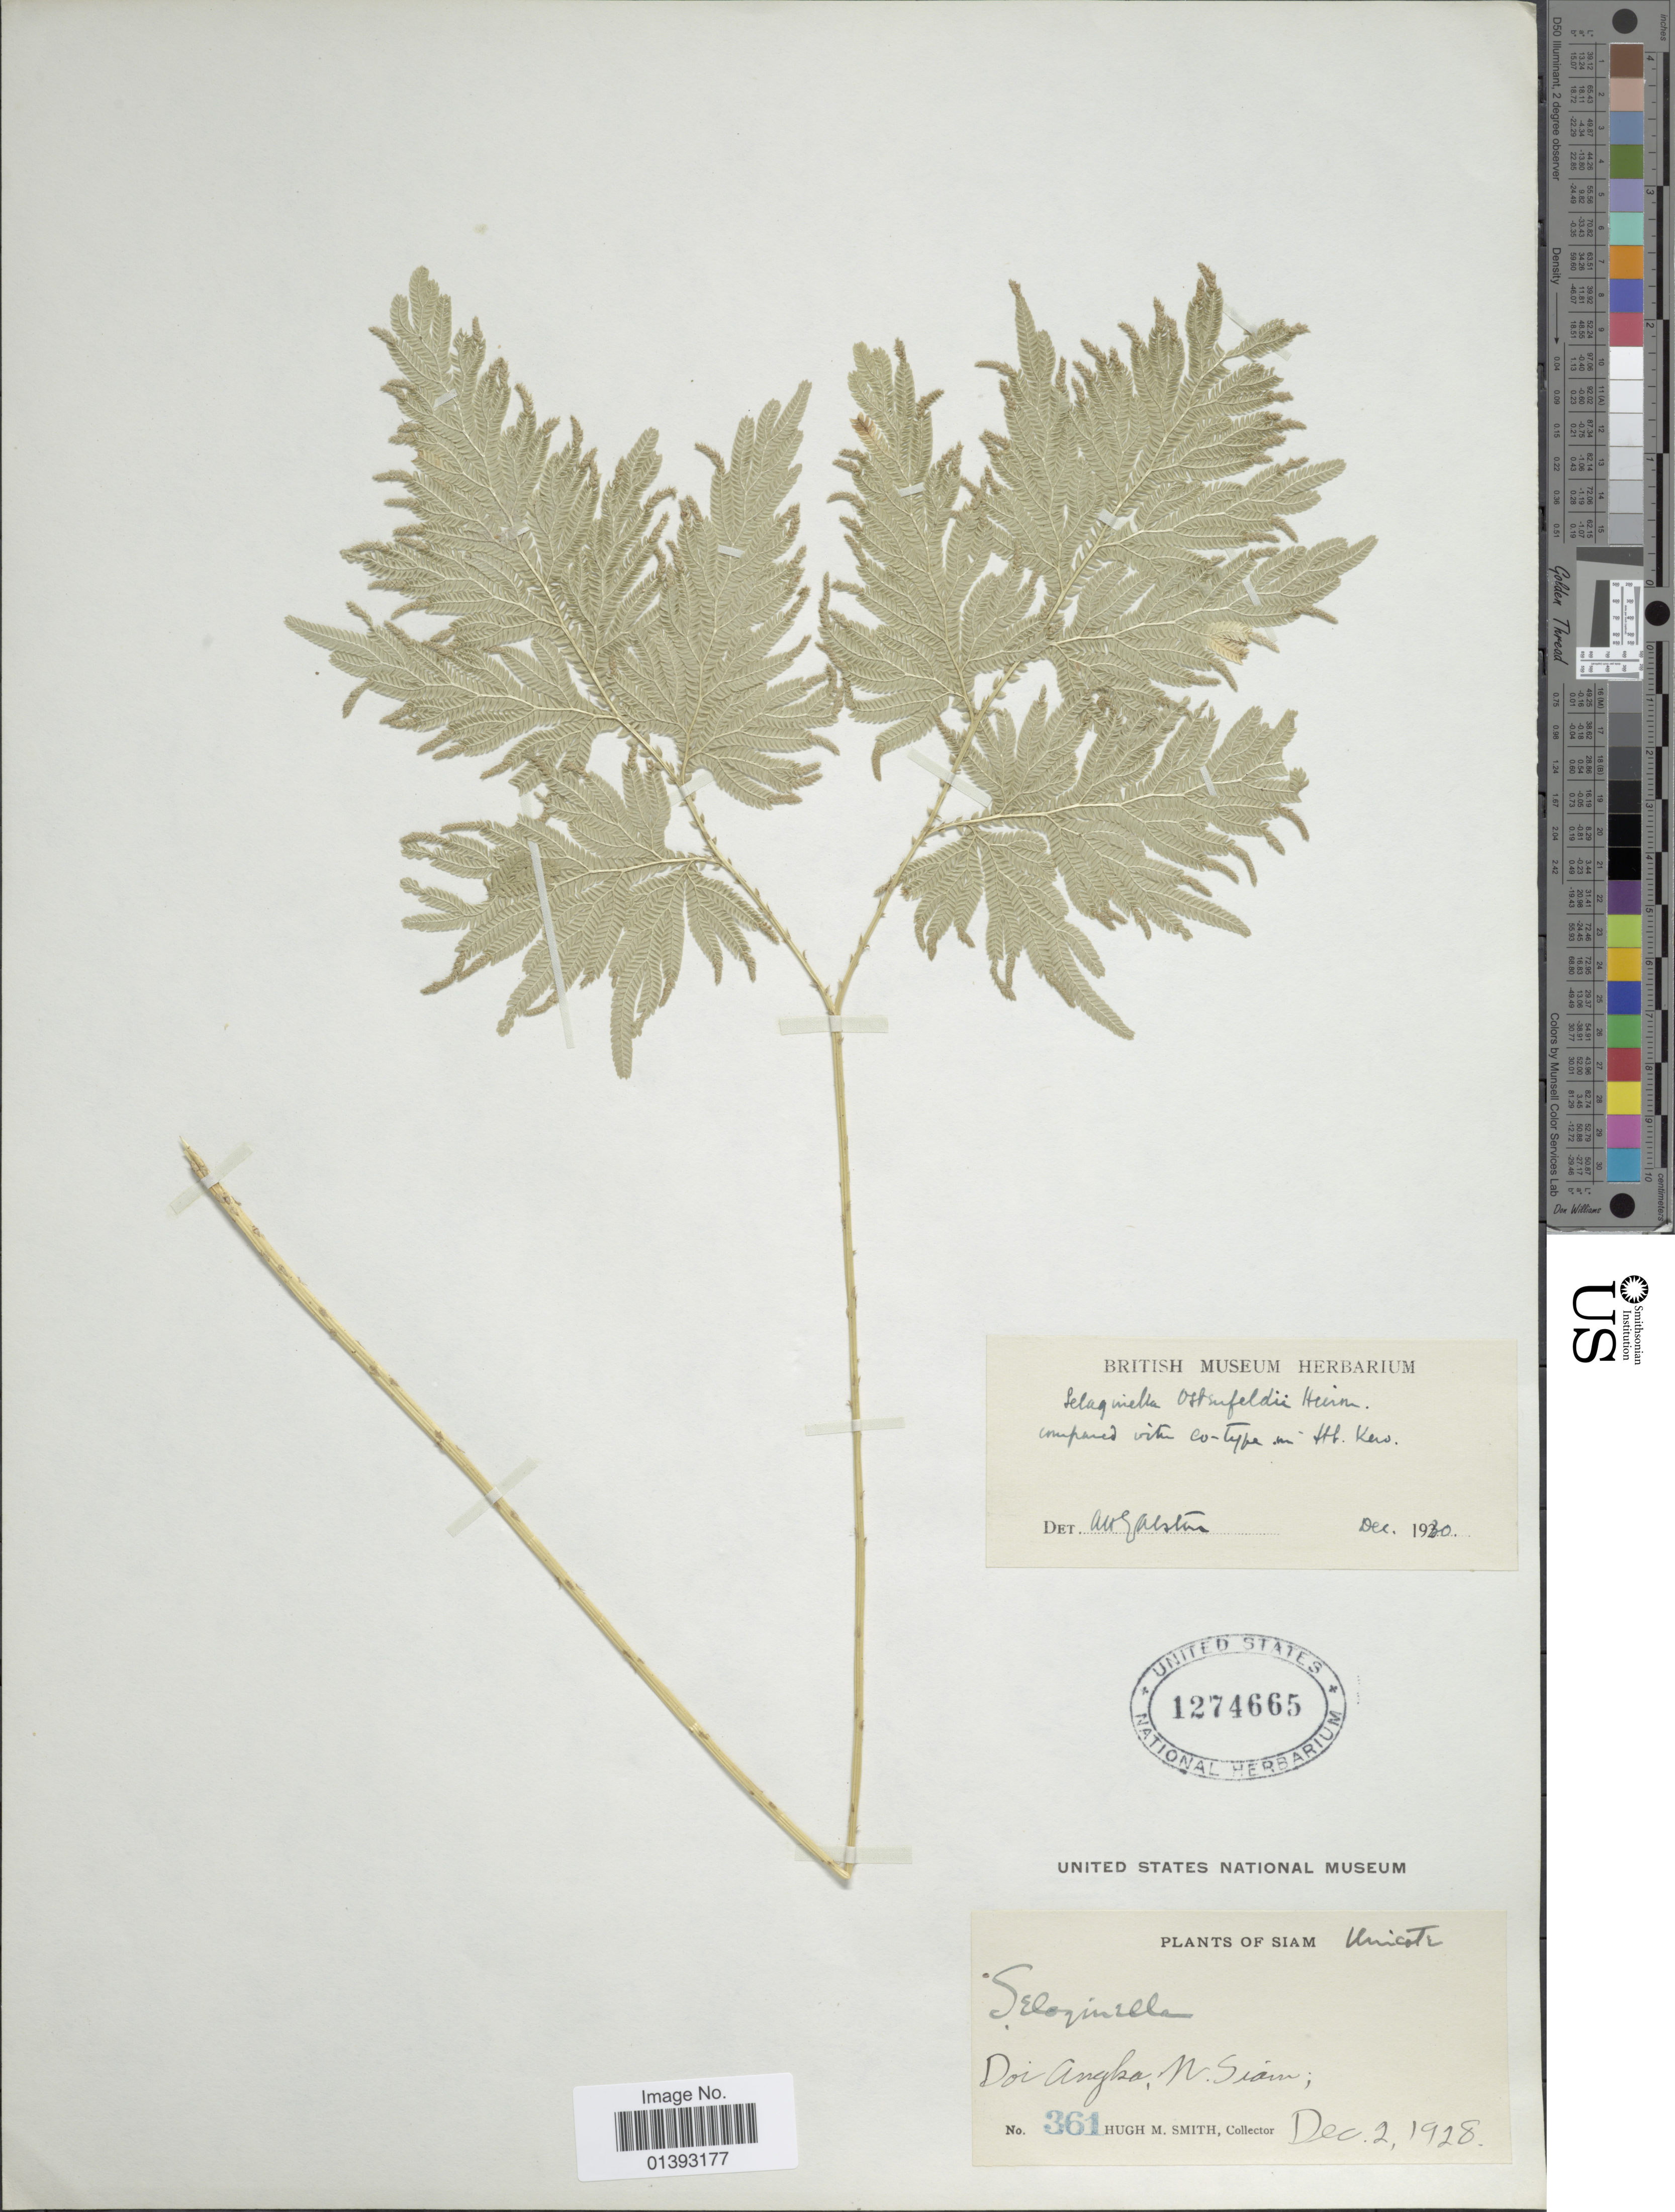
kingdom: Plantae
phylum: Tracheophyta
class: Lycopodiopsida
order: Selaginellales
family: Selaginellaceae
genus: Selaginella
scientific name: Selaginella ostenfeldii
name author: Hieron.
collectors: H. M. Smith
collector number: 361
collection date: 1928-12-02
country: Thailand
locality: Siam, Doi Angka, N. Siam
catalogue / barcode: US 1274665